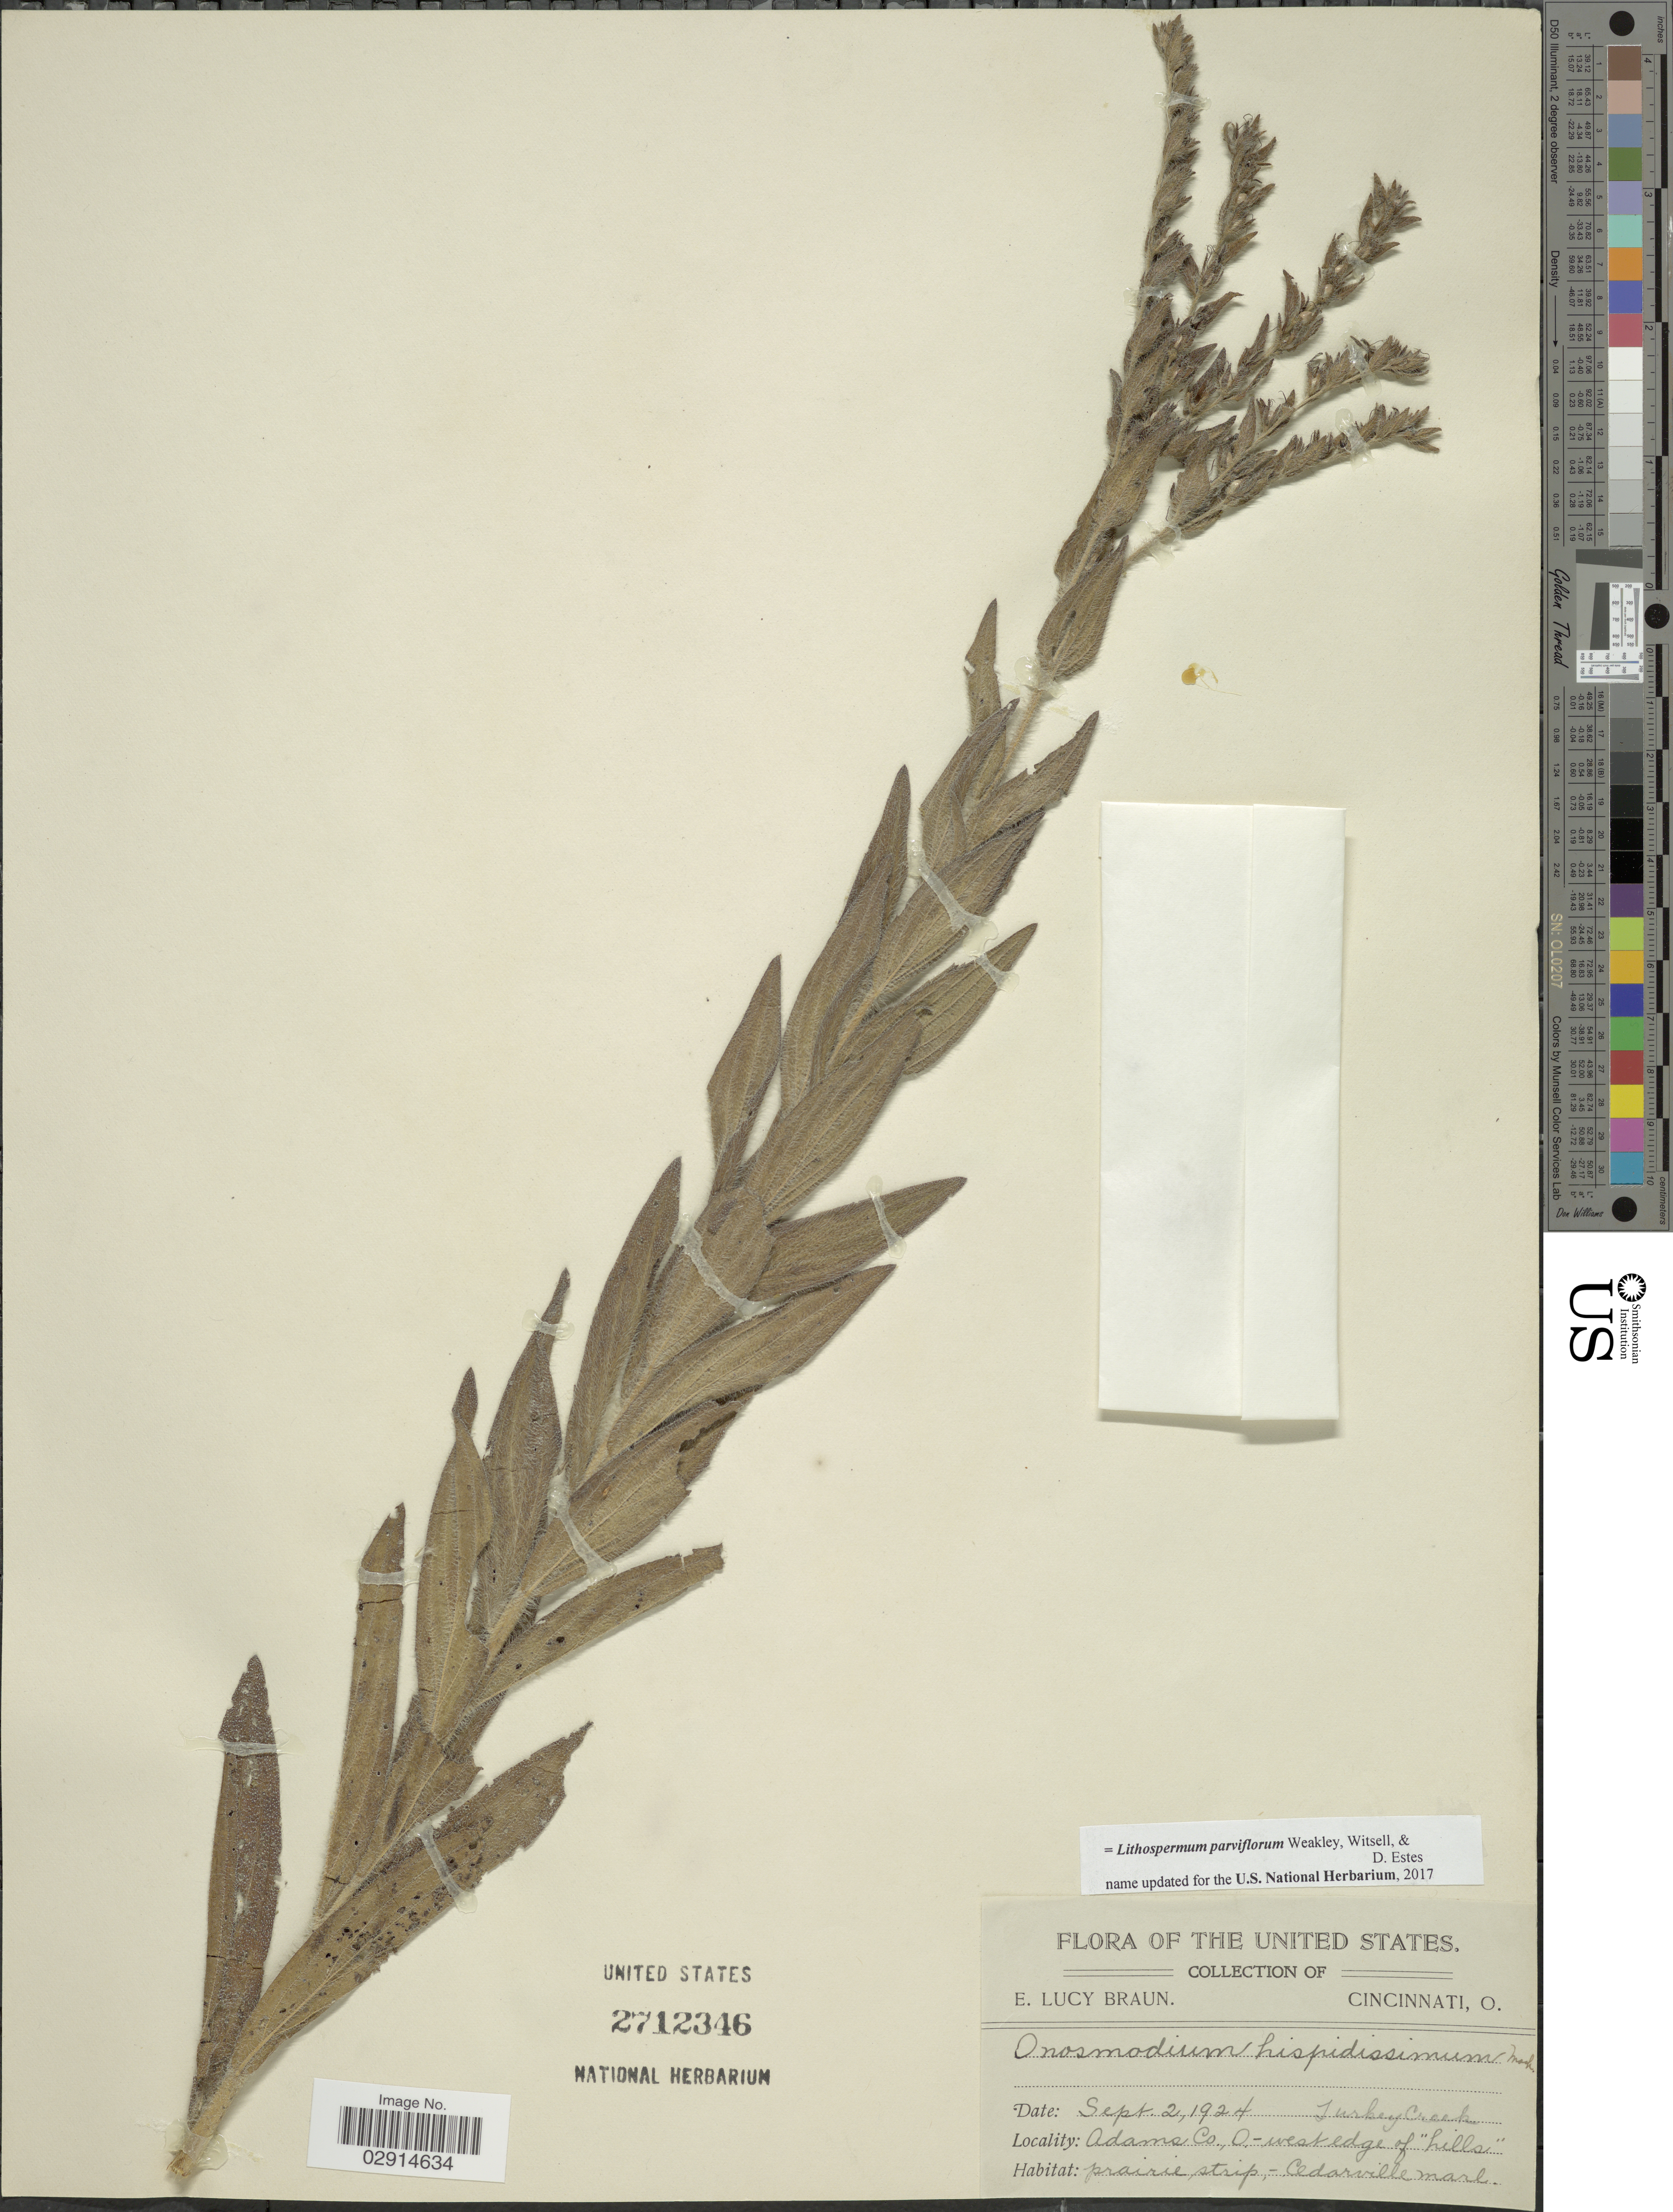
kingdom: Plantae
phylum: Tracheophyta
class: Magnoliopsida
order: Boraginales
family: Boraginaceae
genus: Lithospermum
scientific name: Lithospermum parviflorum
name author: Weakley et al.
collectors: E. L. Braun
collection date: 1924-09-02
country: United States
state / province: Ohio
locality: Adams Co., O.- west edge of "hills".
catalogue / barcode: US 2712346